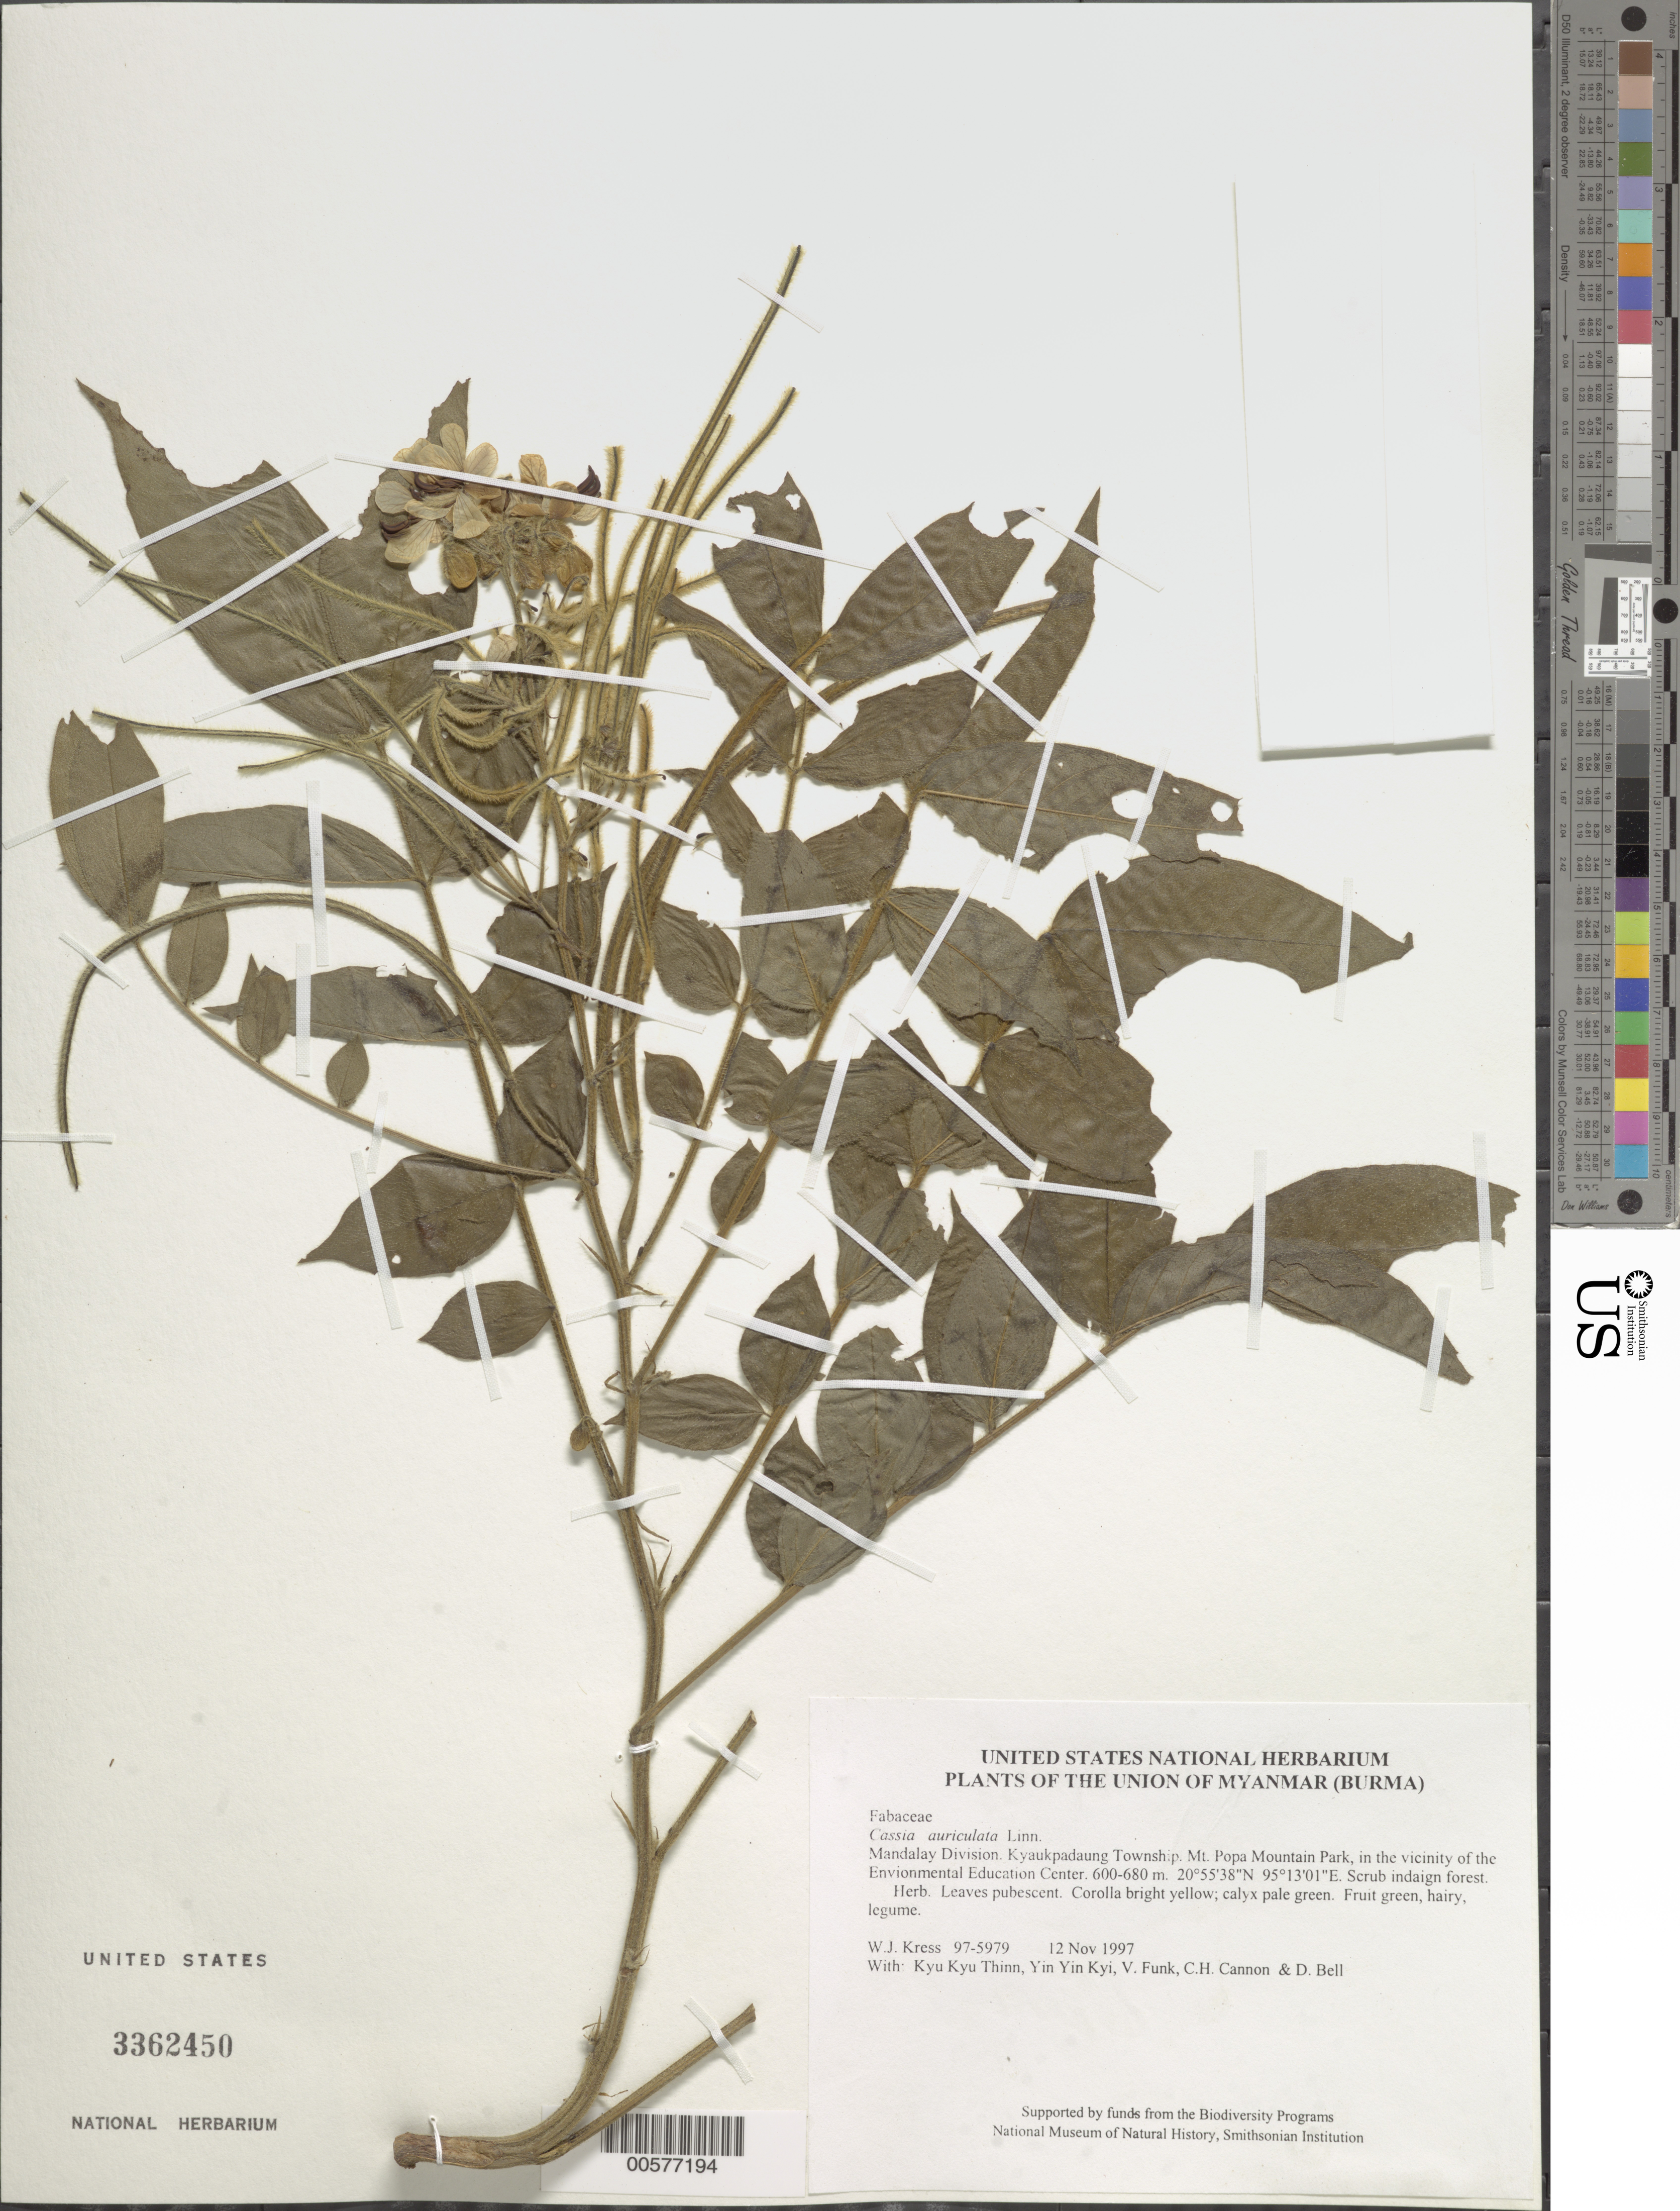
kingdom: Plantae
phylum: Tracheophyta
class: Magnoliopsida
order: Fabales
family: Fabaceae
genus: Senna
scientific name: Senna auriculata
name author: (L.) Roxb.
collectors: W. J. Kress, Kyu Kyu Thinn, Yin Yin Kyi, V. Funk, C. H. Cannon & D. A. Bell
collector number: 97-5979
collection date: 1997-11-12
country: Myanmar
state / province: Mandalay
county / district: Kyaukpadaung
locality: Mt. Popa Mountain Park, in the vicinity of the Envionmental Education Center.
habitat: Scrub indaign forest.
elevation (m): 600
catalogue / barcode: US 3362450